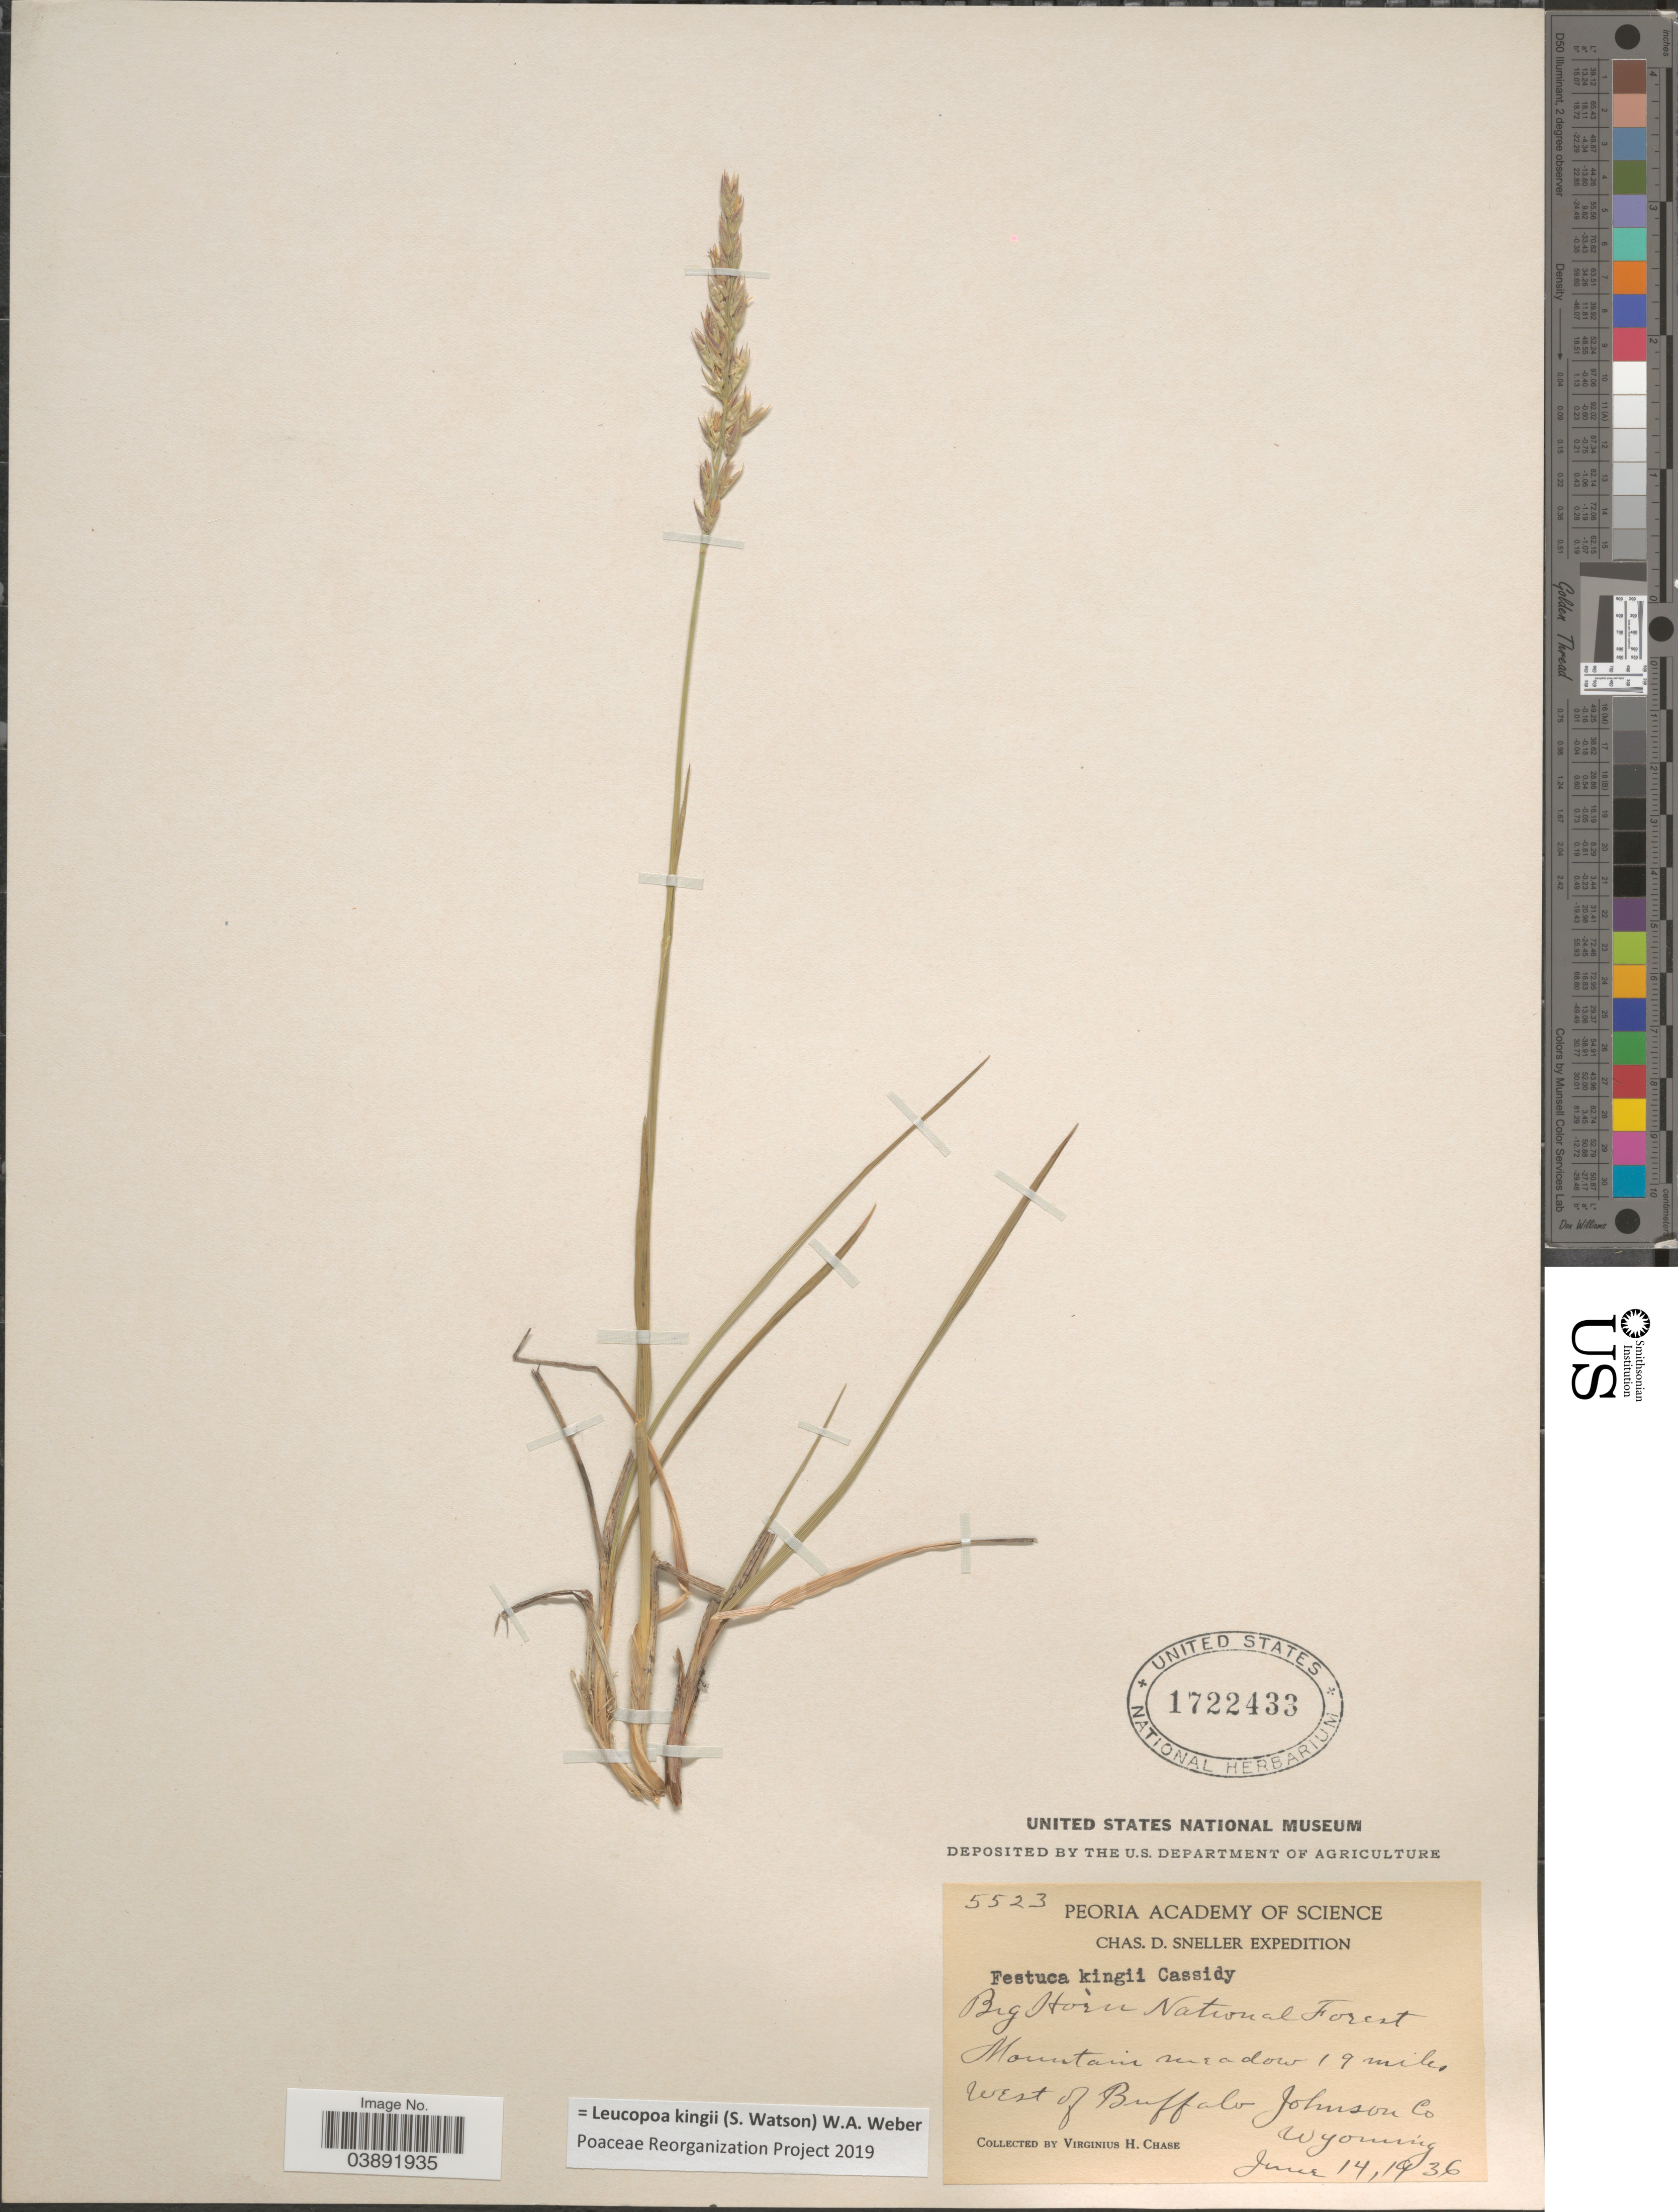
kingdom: Plantae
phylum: Tracheophyta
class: Liliopsida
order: Poales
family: Poaceae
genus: Hesperochloa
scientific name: Hesperochloa kingii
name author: (S. Watson) Rydb.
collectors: V. H. Chase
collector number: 5523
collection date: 1936-06-14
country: United States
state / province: Wyoming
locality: Big Horn National Forest. Mountain meadow 19 miles west of Buffalo Johnson Co.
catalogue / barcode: US 1722433